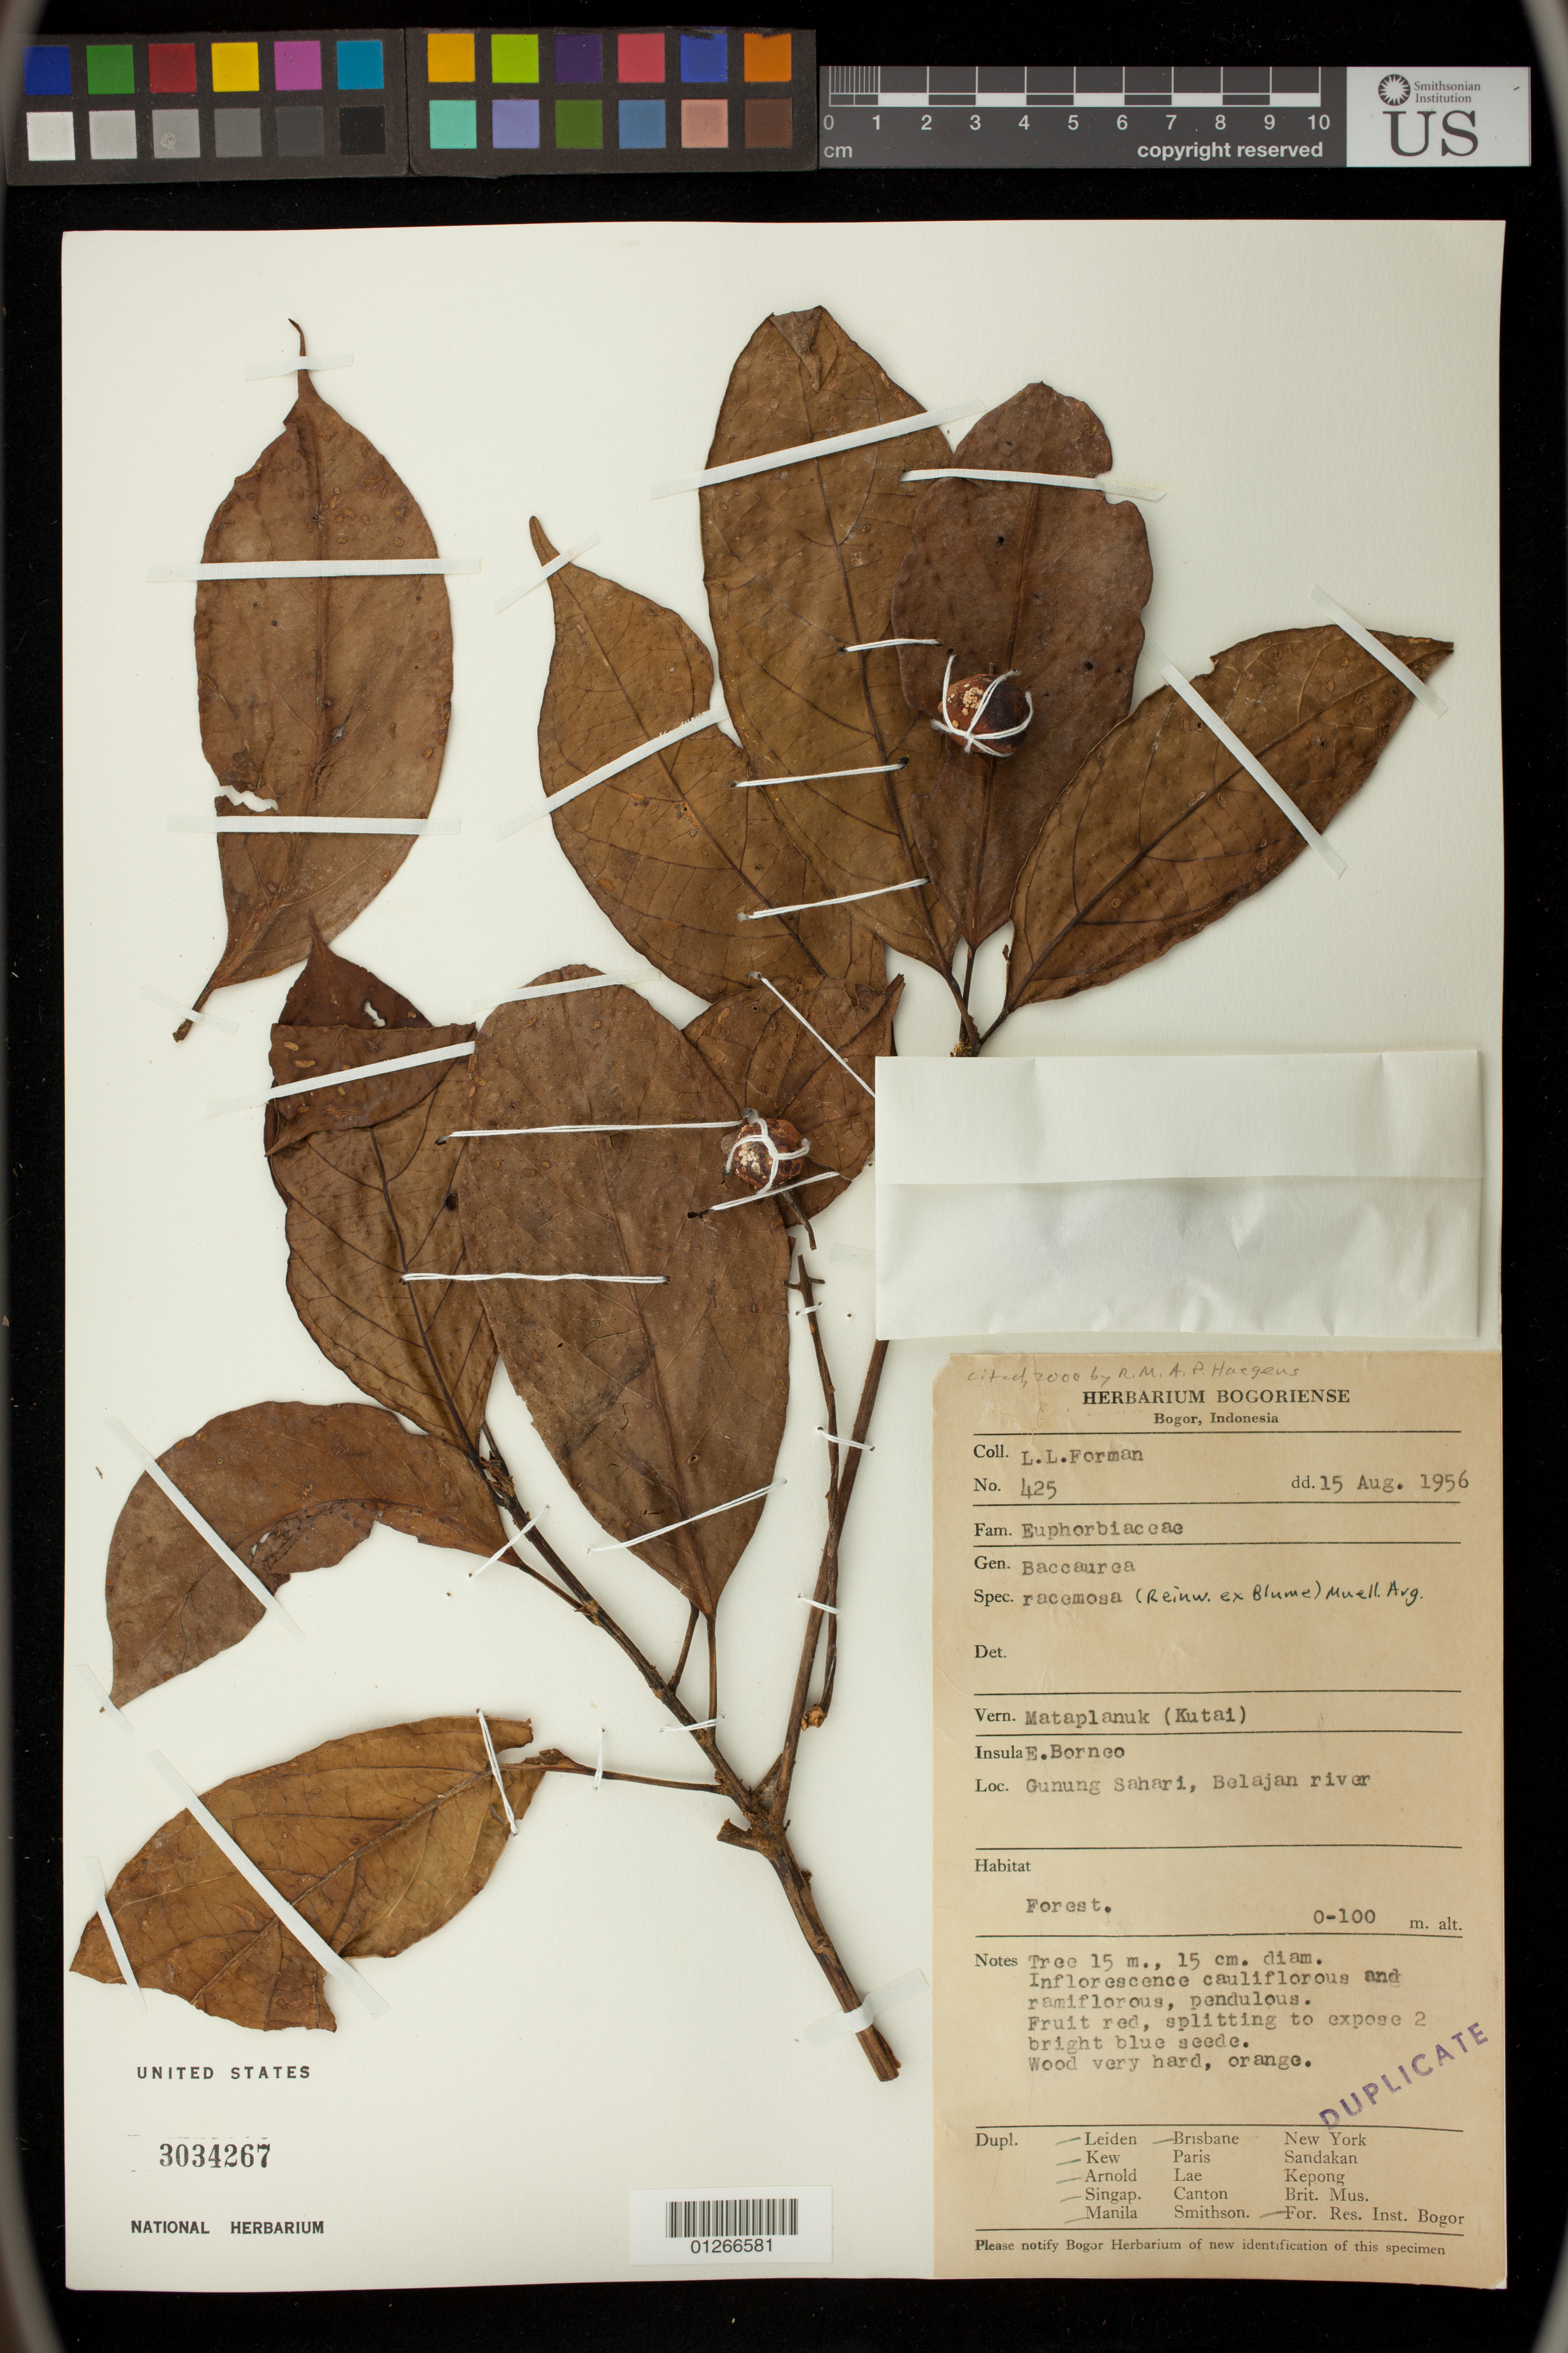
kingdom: Plantae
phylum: Tracheophyta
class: Magnoliopsida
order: Malpighiales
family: Phyllanthaceae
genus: Baccaurea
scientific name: Baccaurea racemosa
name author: (Reinw.) Müll. Arg.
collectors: L. Forman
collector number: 425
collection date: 1956-08-15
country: Indonesia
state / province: Kalimantan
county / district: Kalimantan Timur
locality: E. Borneo. Gunung Sahari, Belajan [Belayan] river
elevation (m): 0